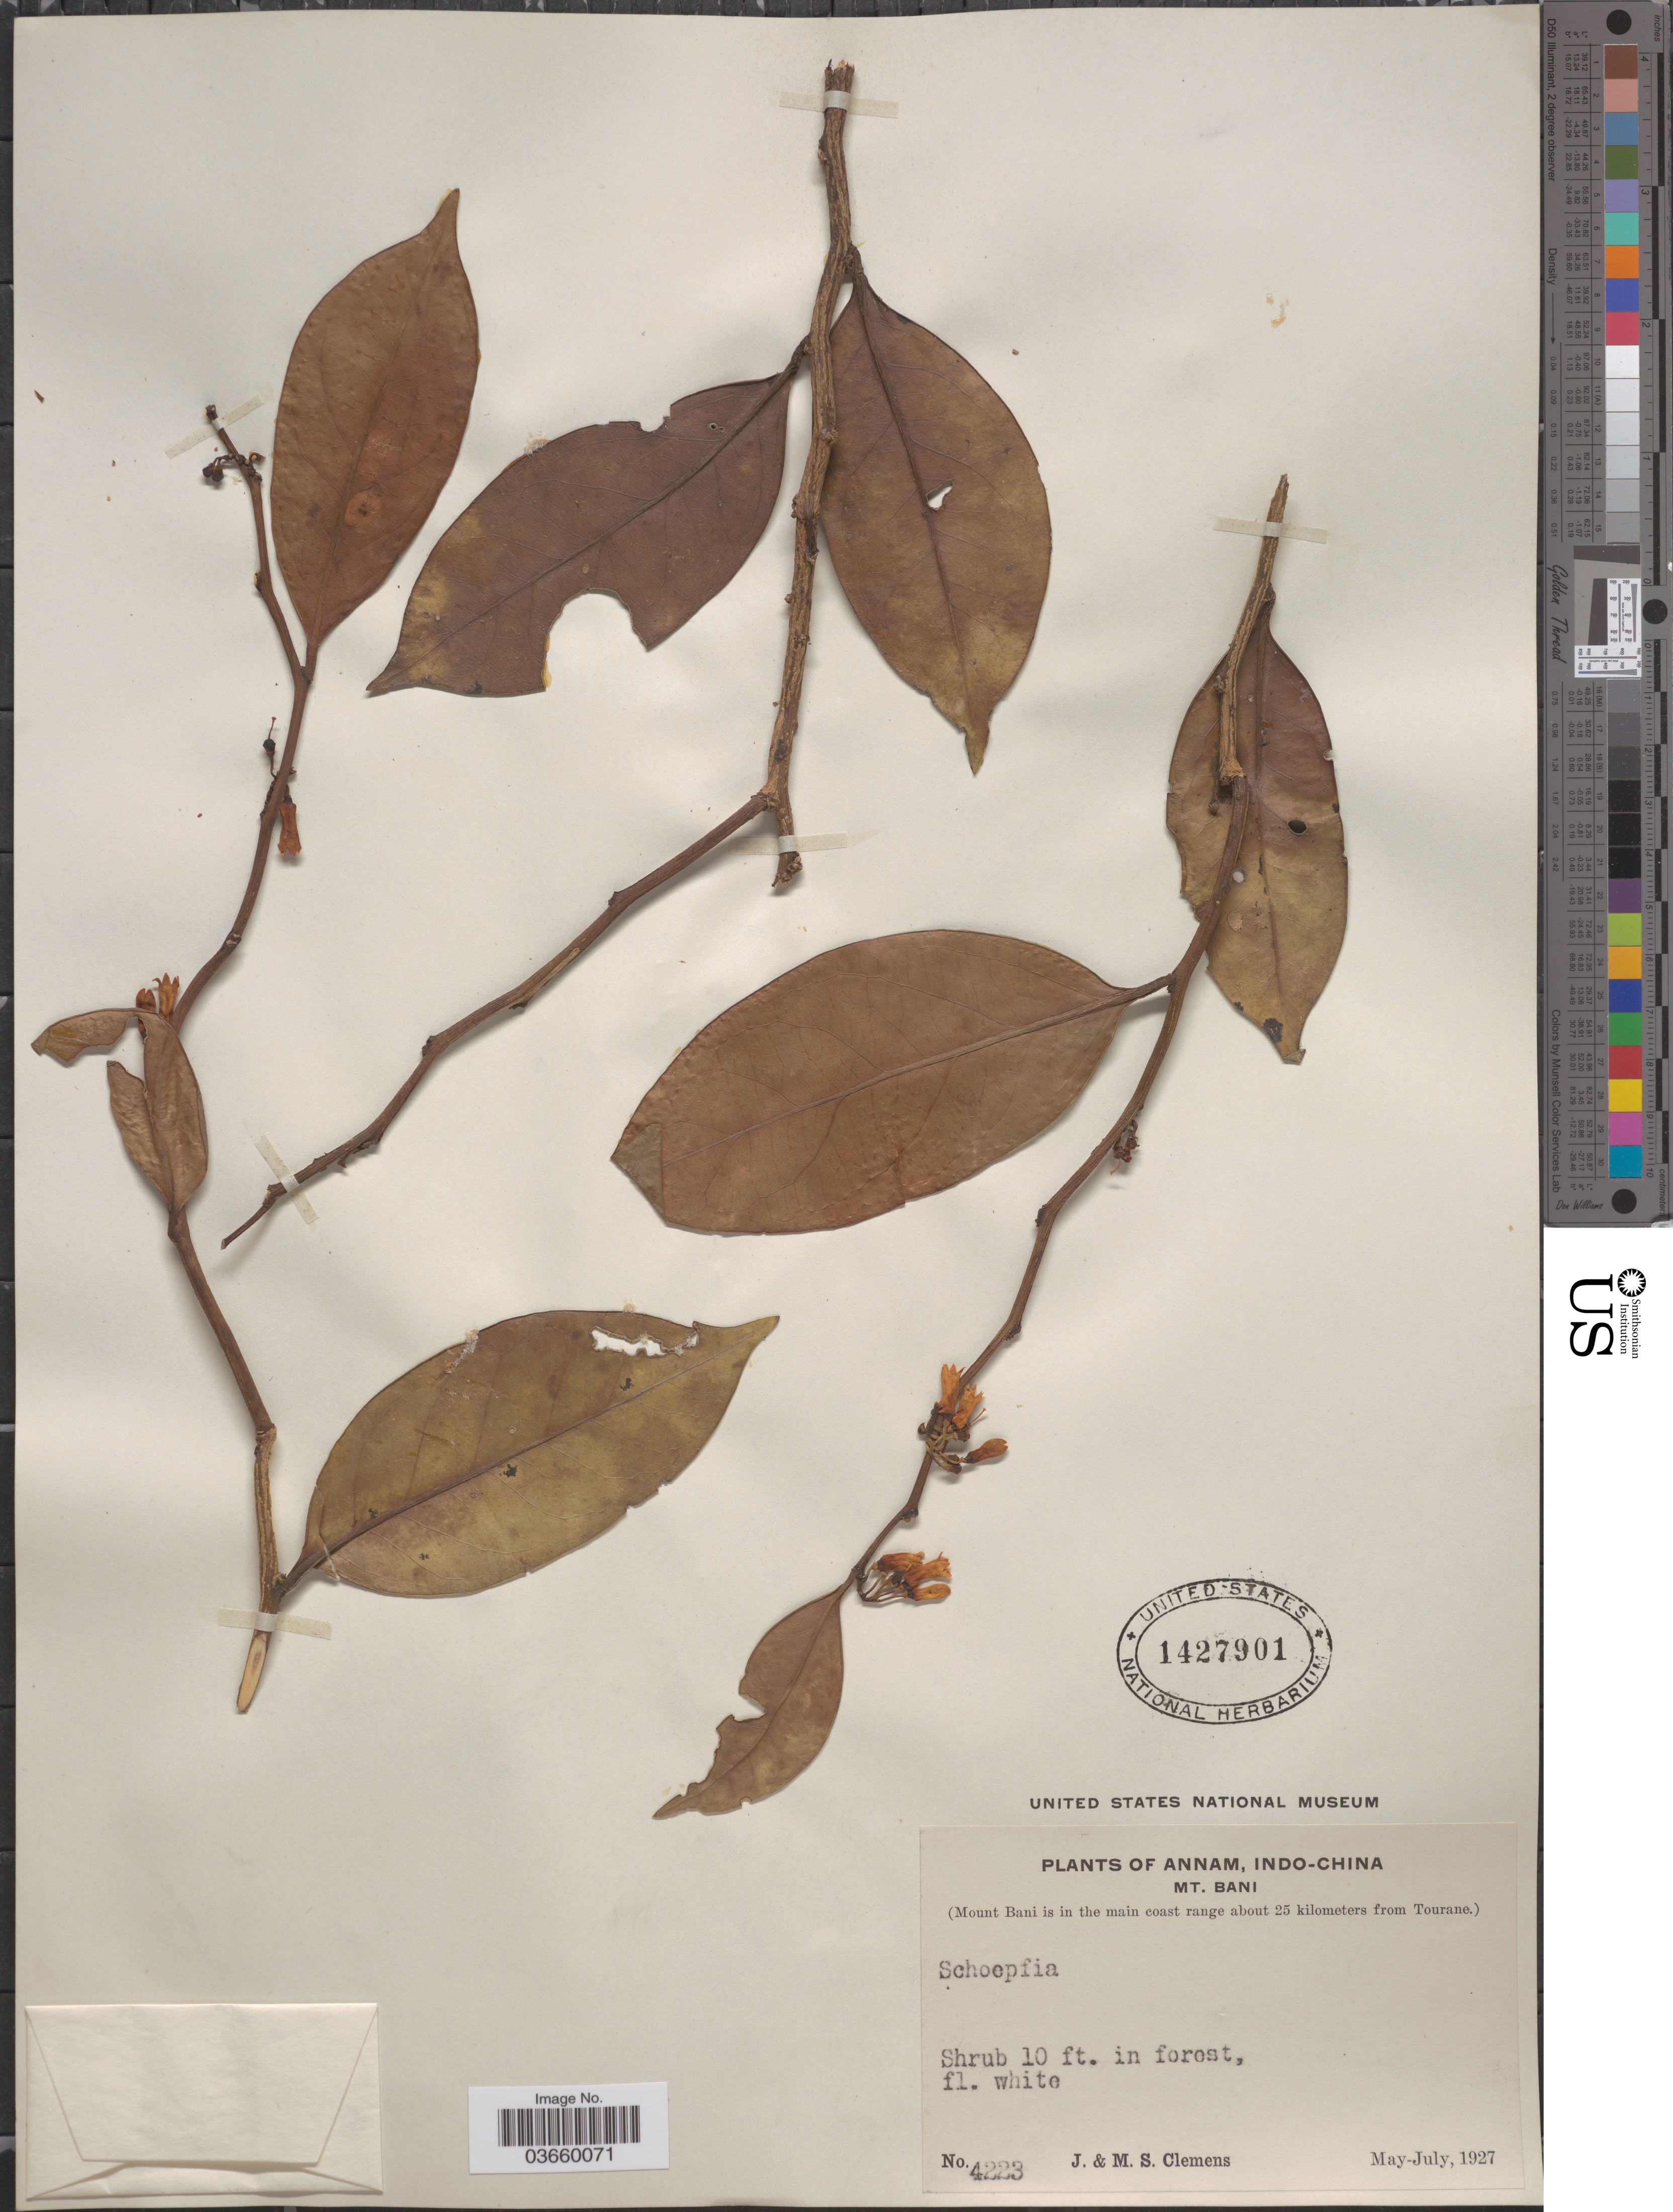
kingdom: Plantae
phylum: Tracheophyta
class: Magnoliopsida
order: Santalales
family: Schoepfiaceae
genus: Schoepfia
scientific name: Schoepfia sp.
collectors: J. Clemens & M. S. Clemens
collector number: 4223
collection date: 1927-05/1927-07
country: Vietnam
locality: Annam, Indo-China. Mt. Bani. (Mount Bani is in the main coast range about 25 kilometers from Tourane).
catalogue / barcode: US 1427901